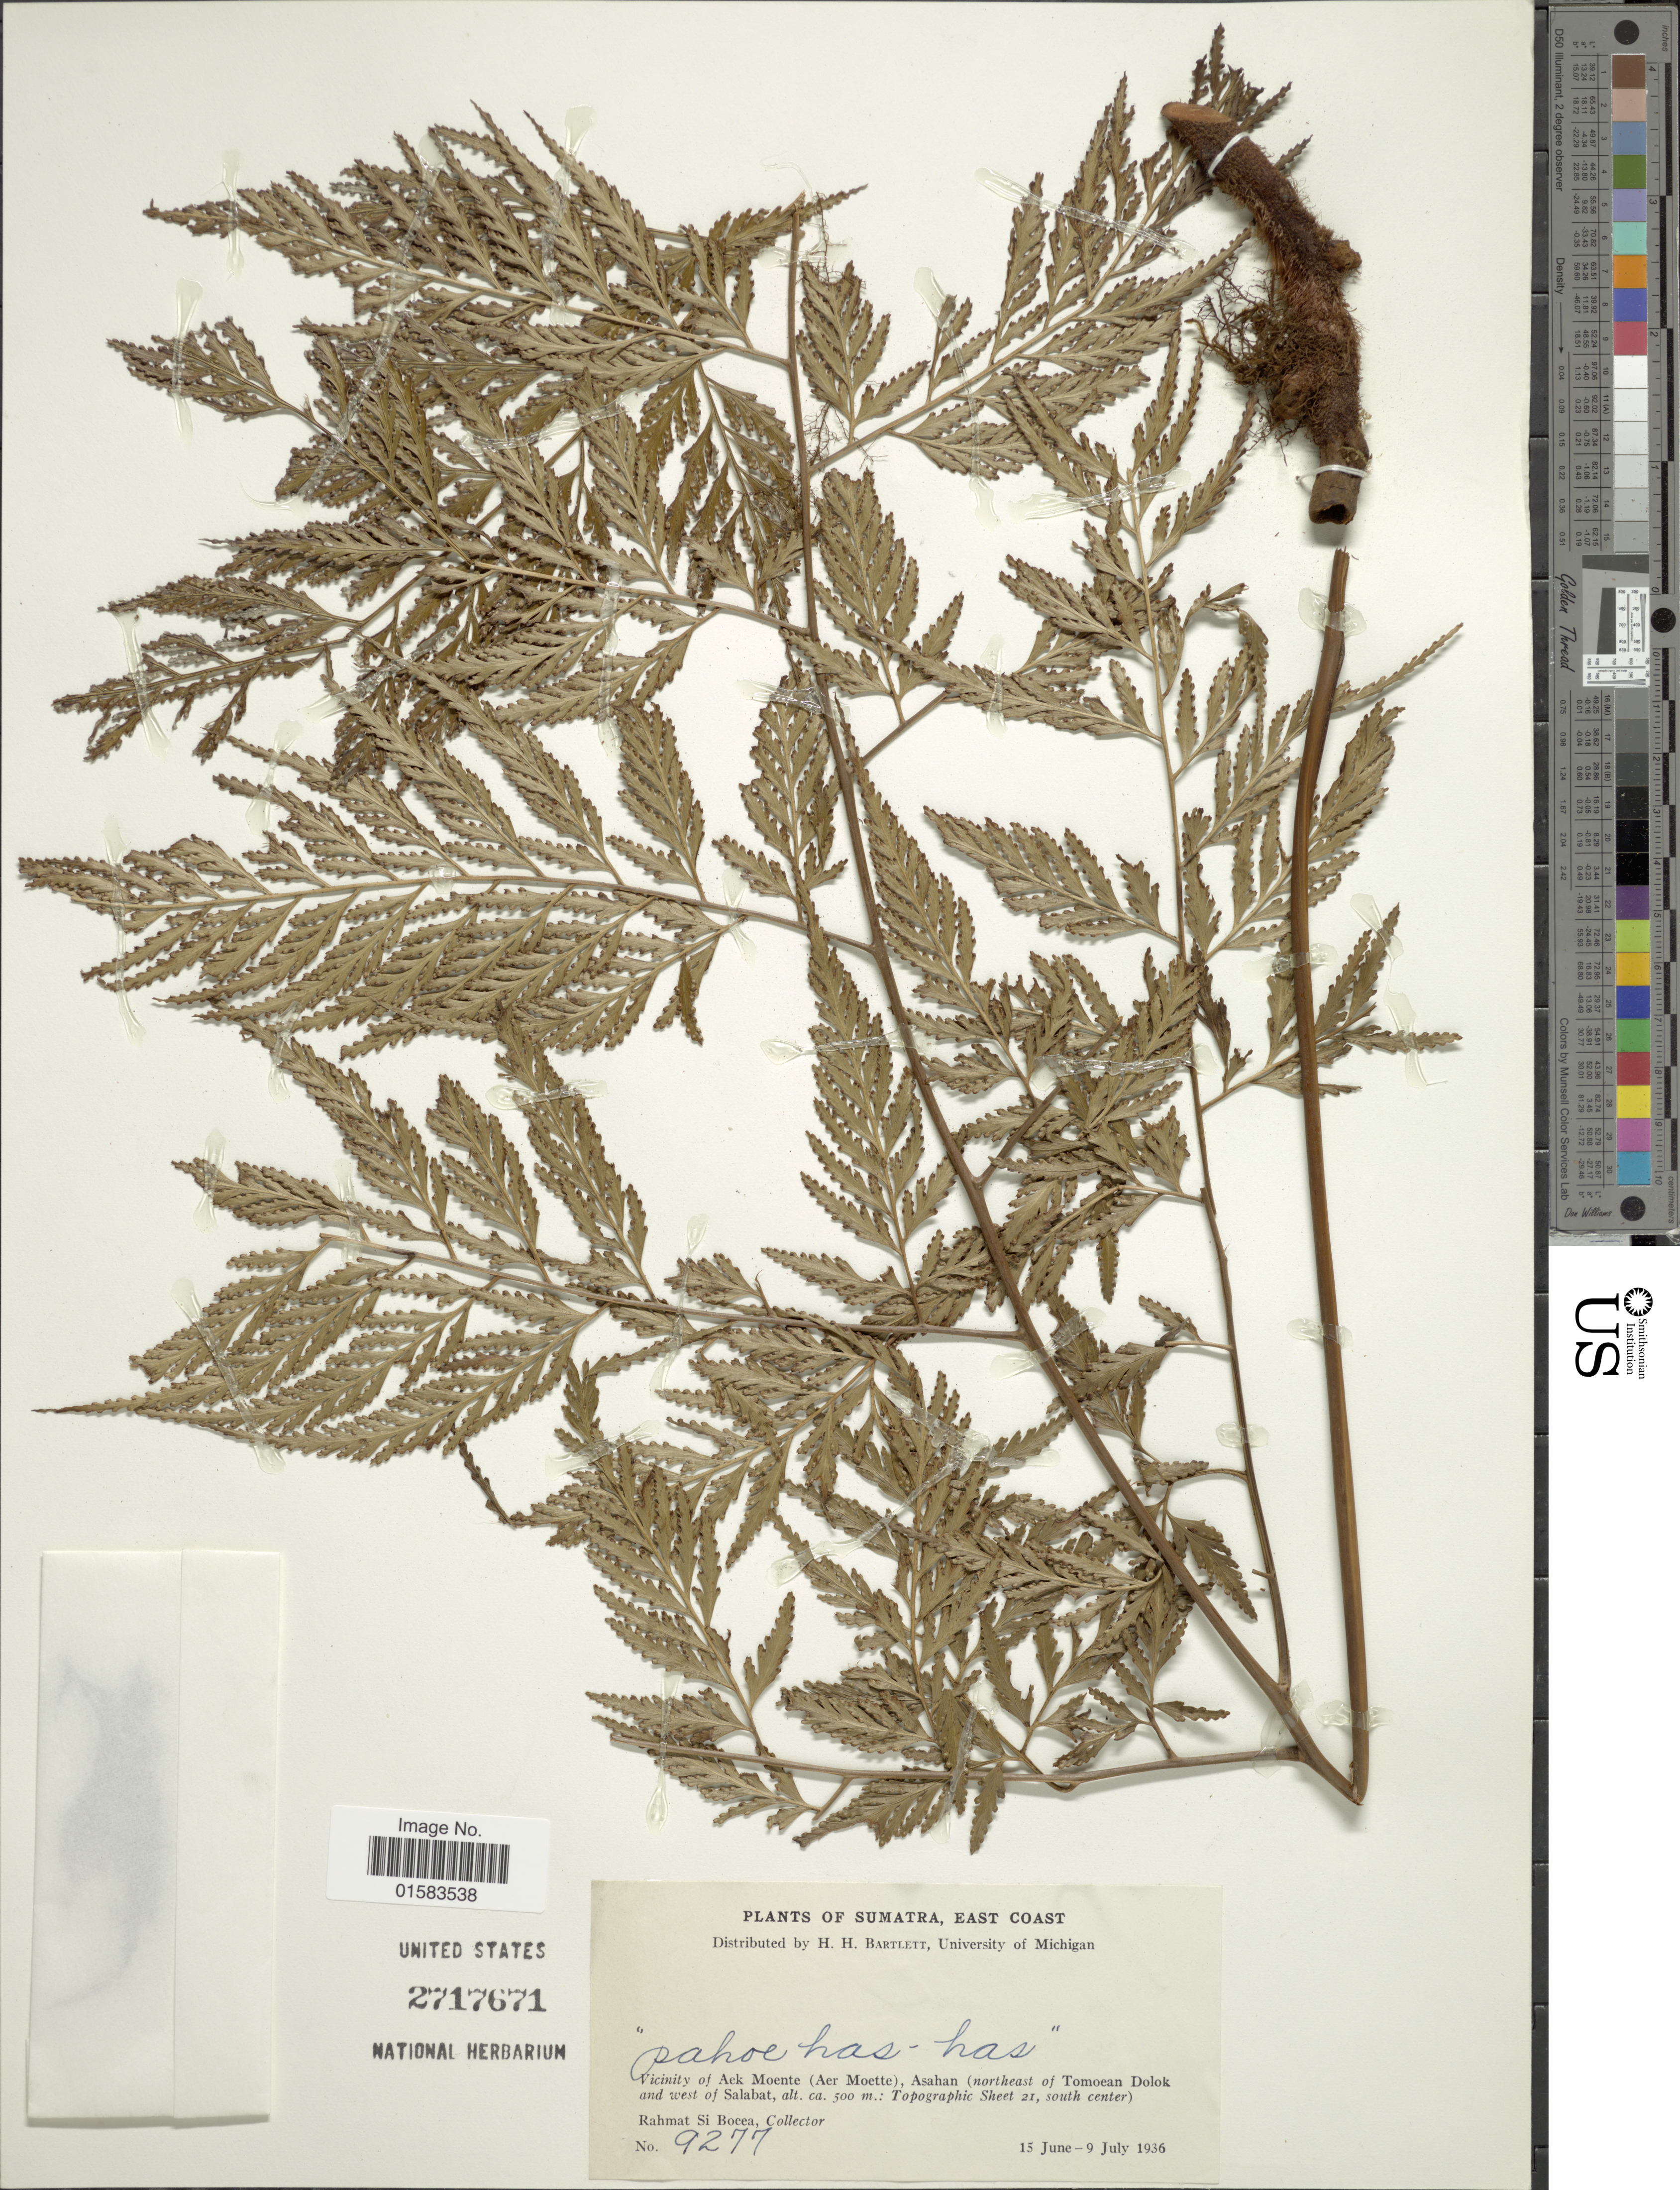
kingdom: Plantae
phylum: Tracheophyta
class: Polypodiopsida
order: Polypodiales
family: Davalliaceae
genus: Davallia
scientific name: Davallia sp.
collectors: Rahmat Si Boeea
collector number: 9277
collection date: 1936-06-15/1936-07-09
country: Indonesia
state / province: Sumatra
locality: East Coast, Vicinity of Aek Moente (Aer Moette), Asahan (northeast of Tomoean Dolok and west of Salabat; Topographic Sheet 21, south center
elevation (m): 500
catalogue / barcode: US 2717671